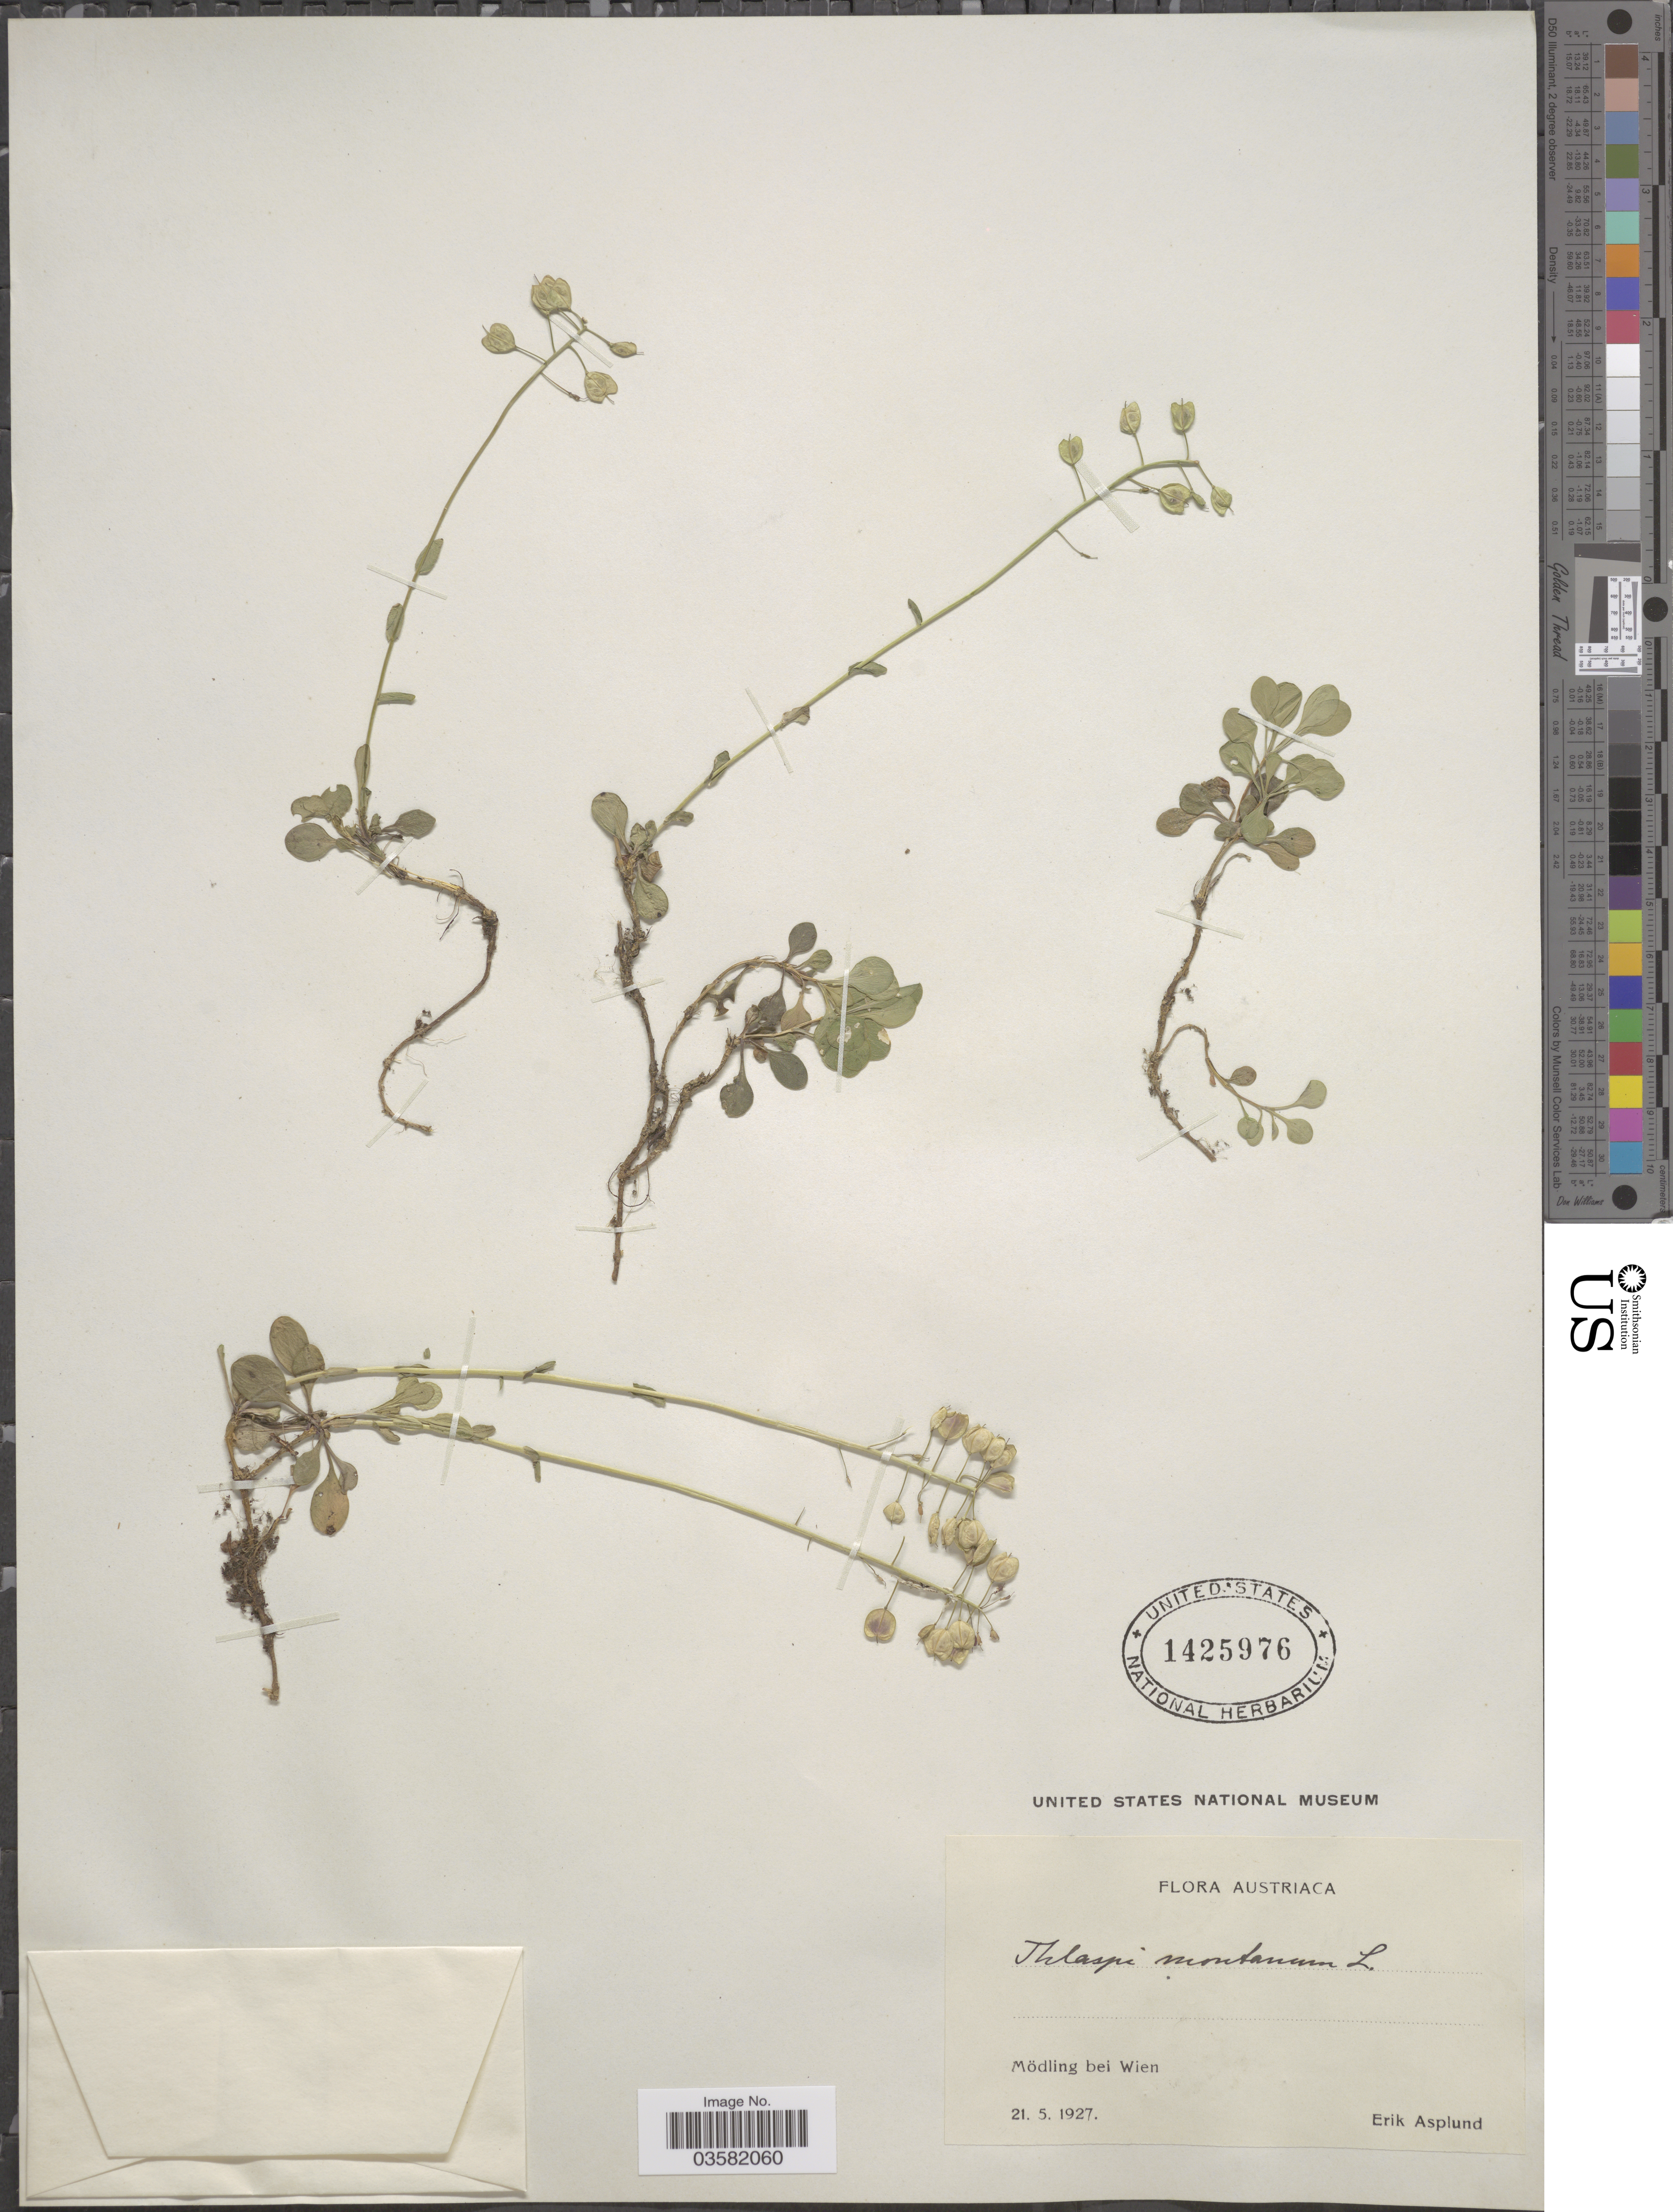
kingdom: Plantae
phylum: Tracheophyta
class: Magnoliopsida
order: Brassicales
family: Brassicaceae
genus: Thlaspi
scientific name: Thlaspi montanum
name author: L.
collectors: E. Asplund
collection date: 1927-05-21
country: Austria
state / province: Wien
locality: Mödling bei Wien.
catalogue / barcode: US 1425976